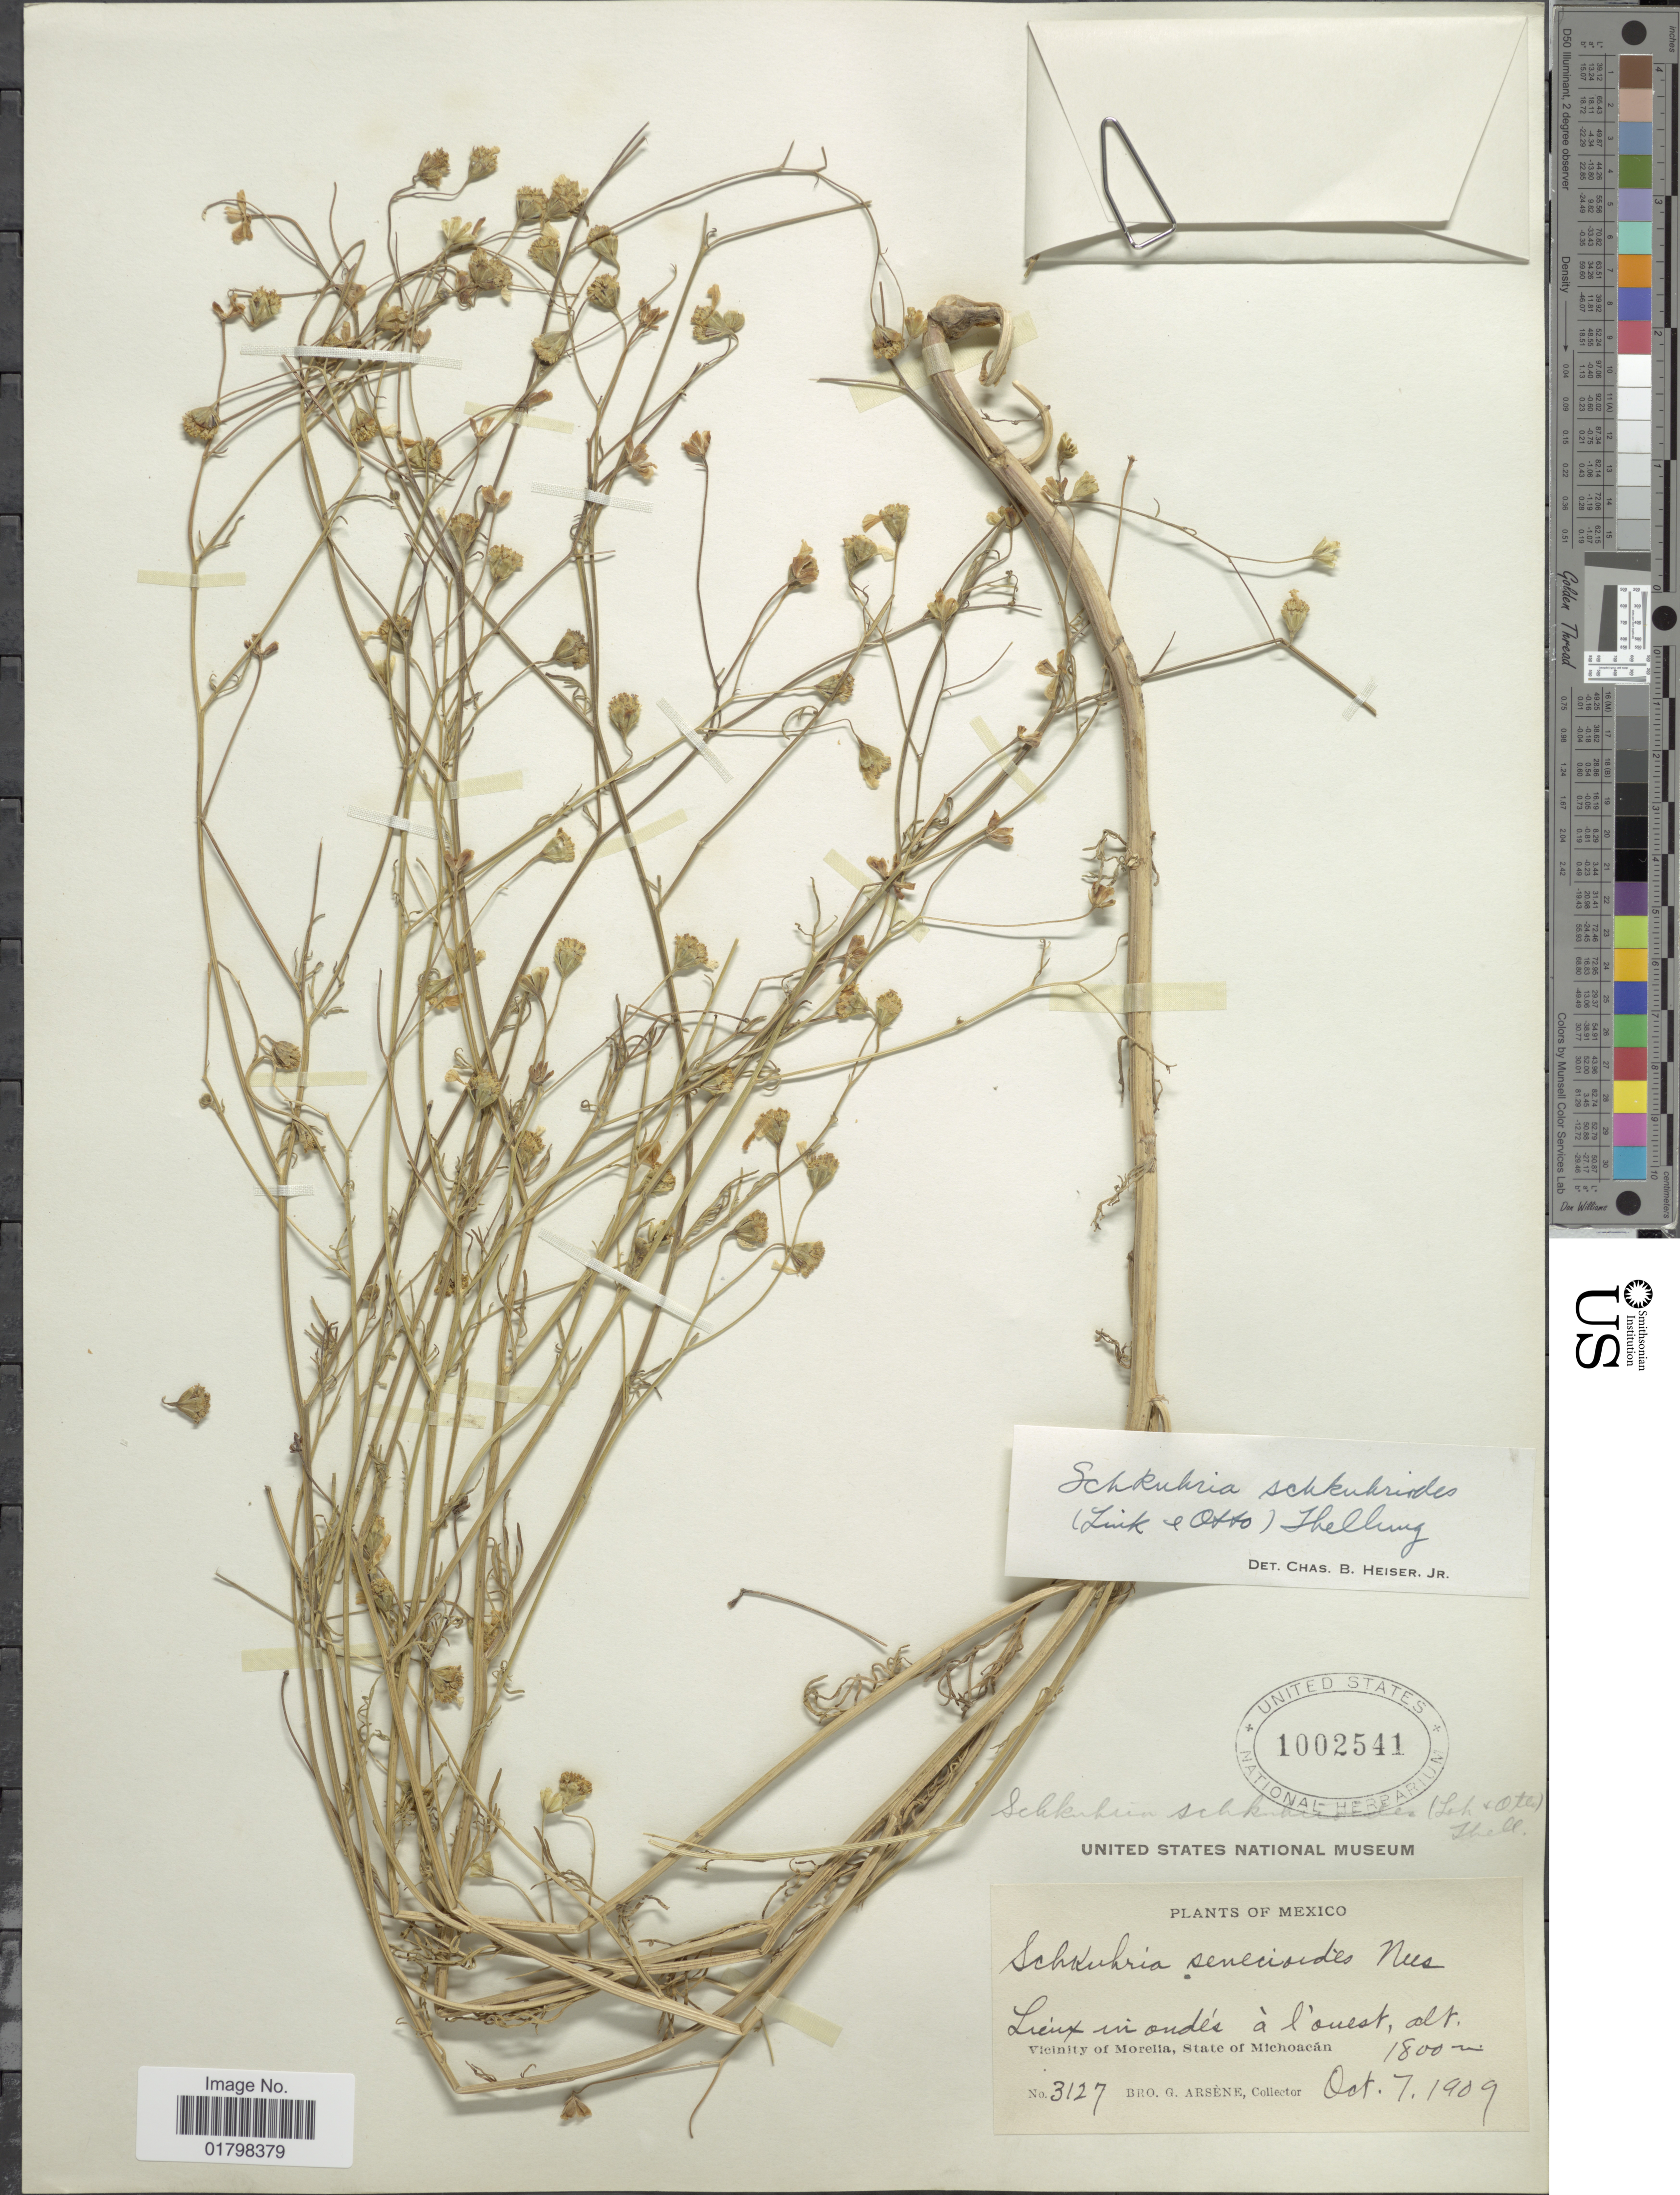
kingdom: Plantae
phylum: Tracheophyta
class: Magnoliopsida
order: Asterales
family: Asteraceae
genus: Schkuhria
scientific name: Schkuhria schkuhrioides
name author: (Link & Otto) Thell.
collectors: Bro. G. Arsène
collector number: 3127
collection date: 1909-10-07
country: Mexico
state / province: Michoacán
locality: vicinity of Morelia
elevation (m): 1800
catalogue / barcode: US 1002541